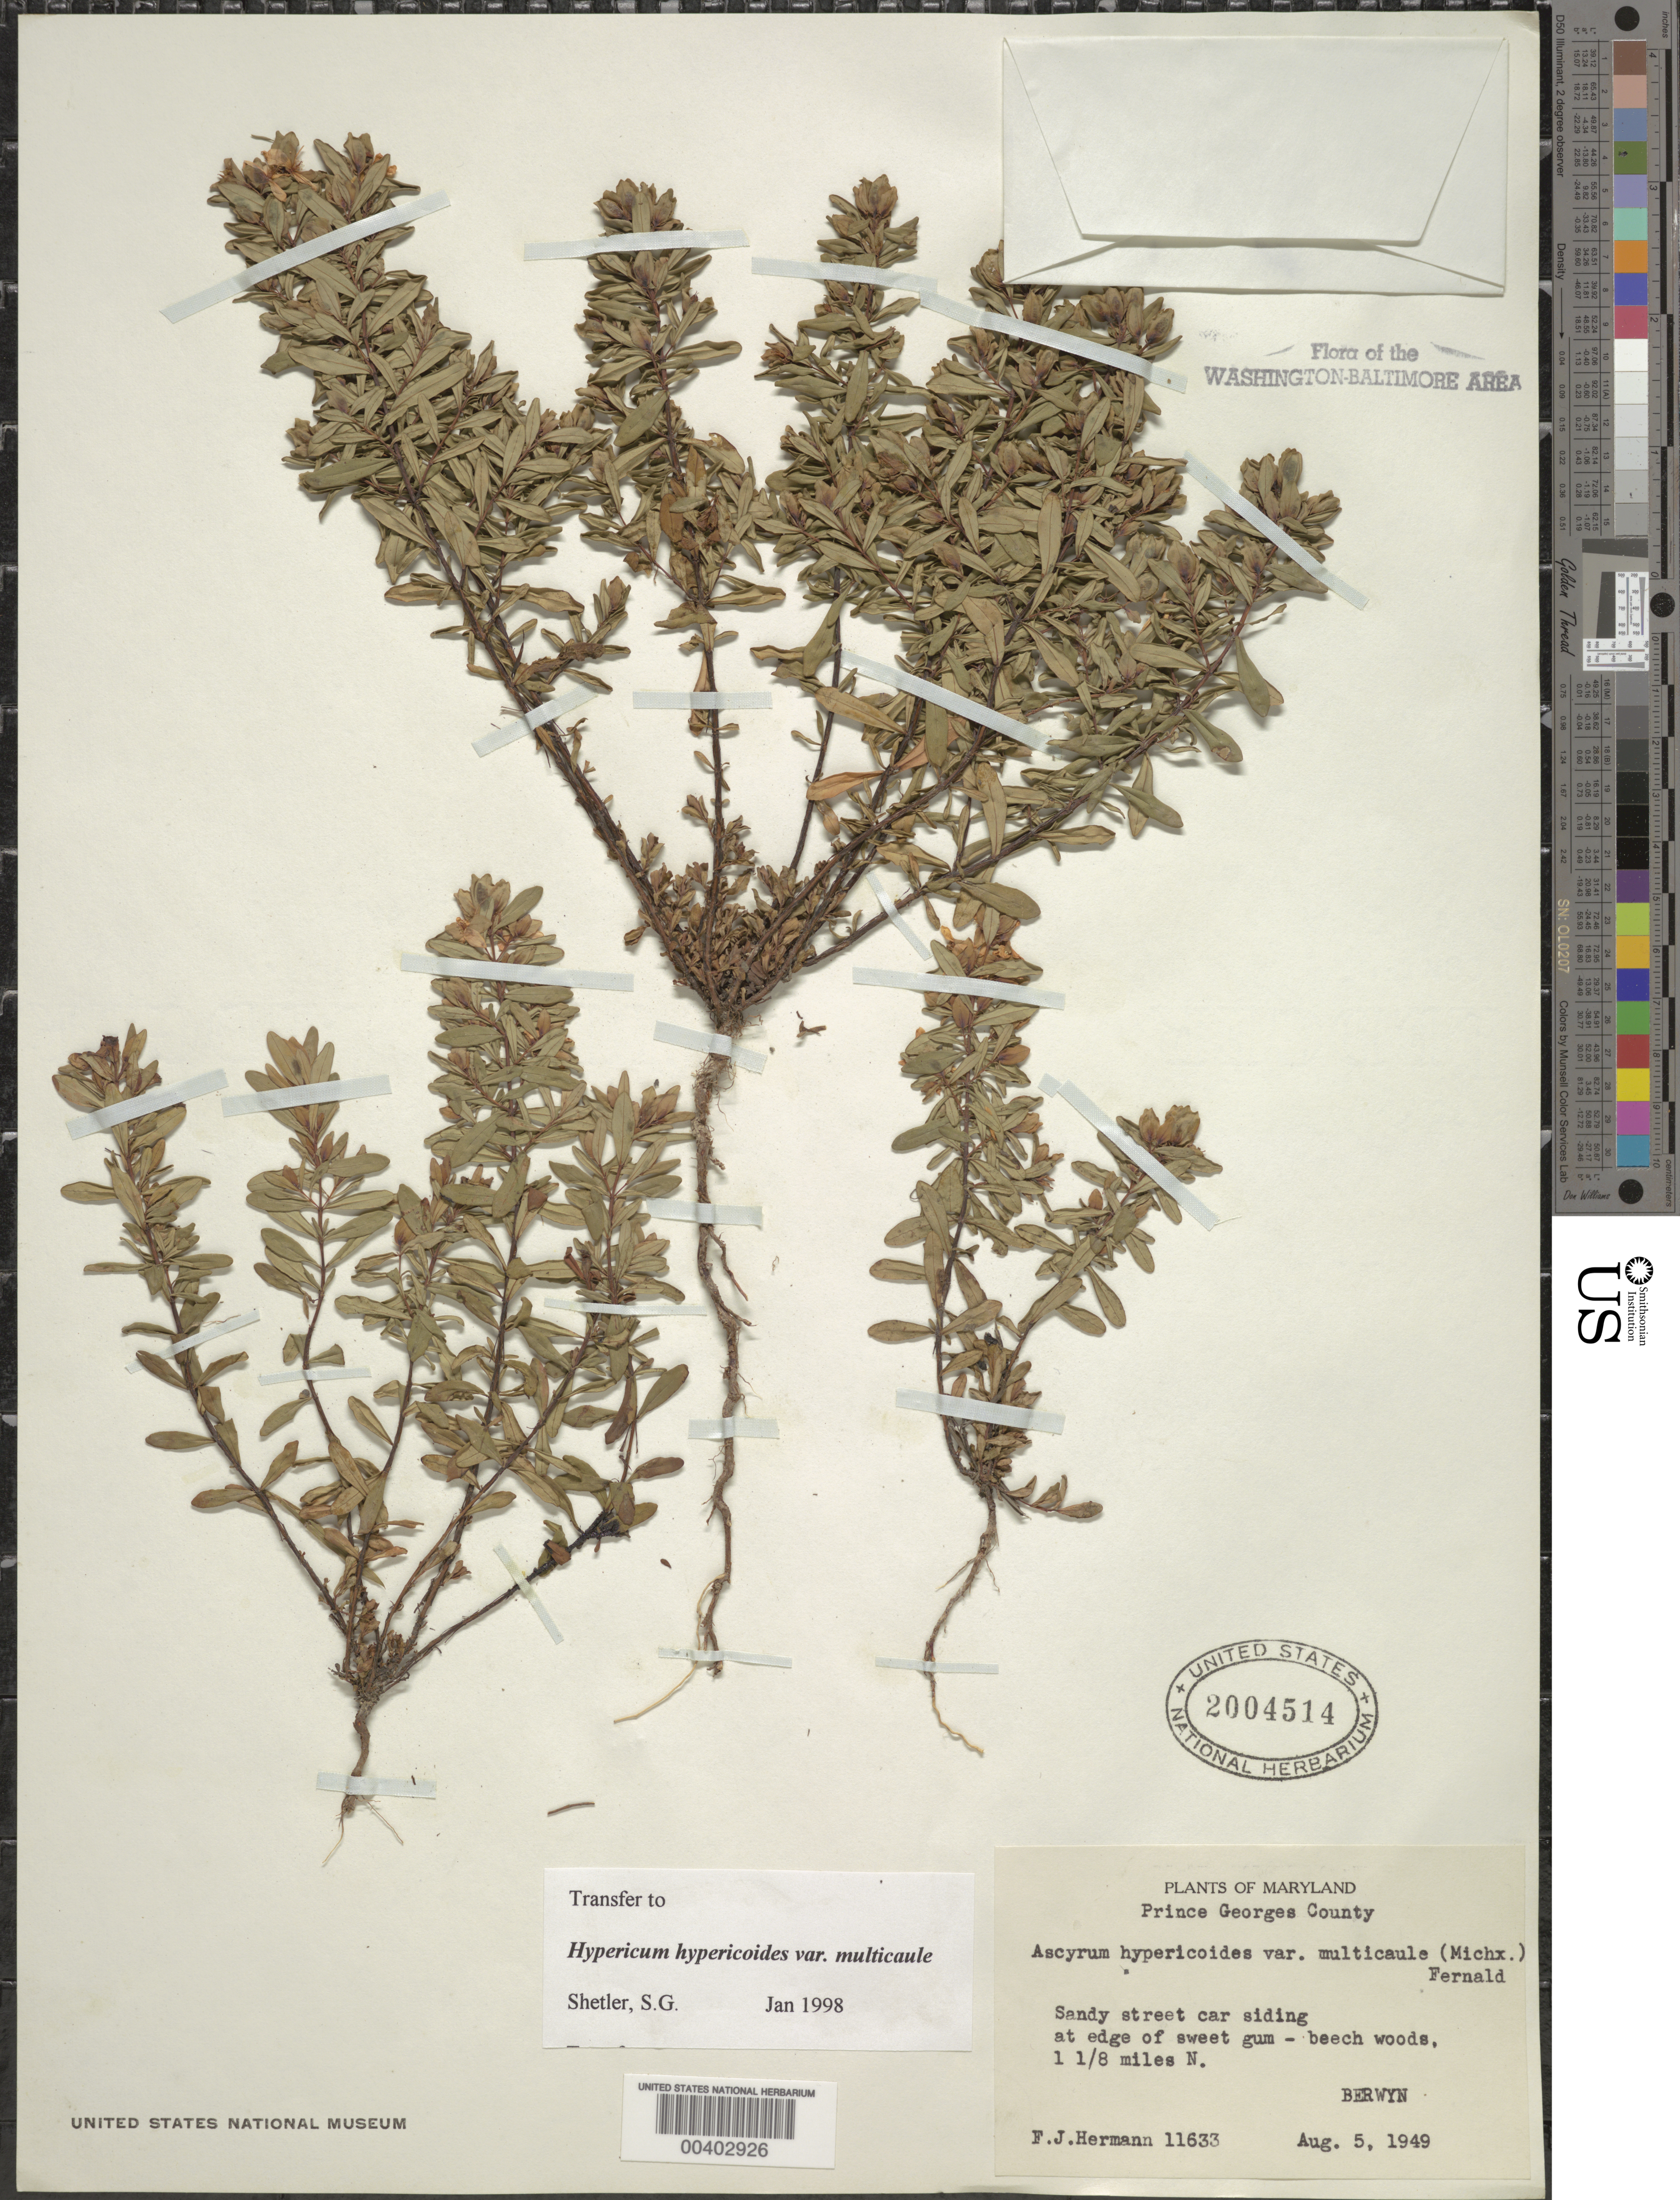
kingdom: Plantae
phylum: Tracheophyta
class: Magnoliopsida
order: Malpighiales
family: Hypericaceae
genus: Hypericum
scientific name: Hypericum hypericoides var. multicaule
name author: (Michx. ex Willd.) Fernald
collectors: F. J. Hermann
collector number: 11633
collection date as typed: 05 Aug 1949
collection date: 1949-08-05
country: United States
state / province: Maryland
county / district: Prince George's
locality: Berwyn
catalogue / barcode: US 2004514